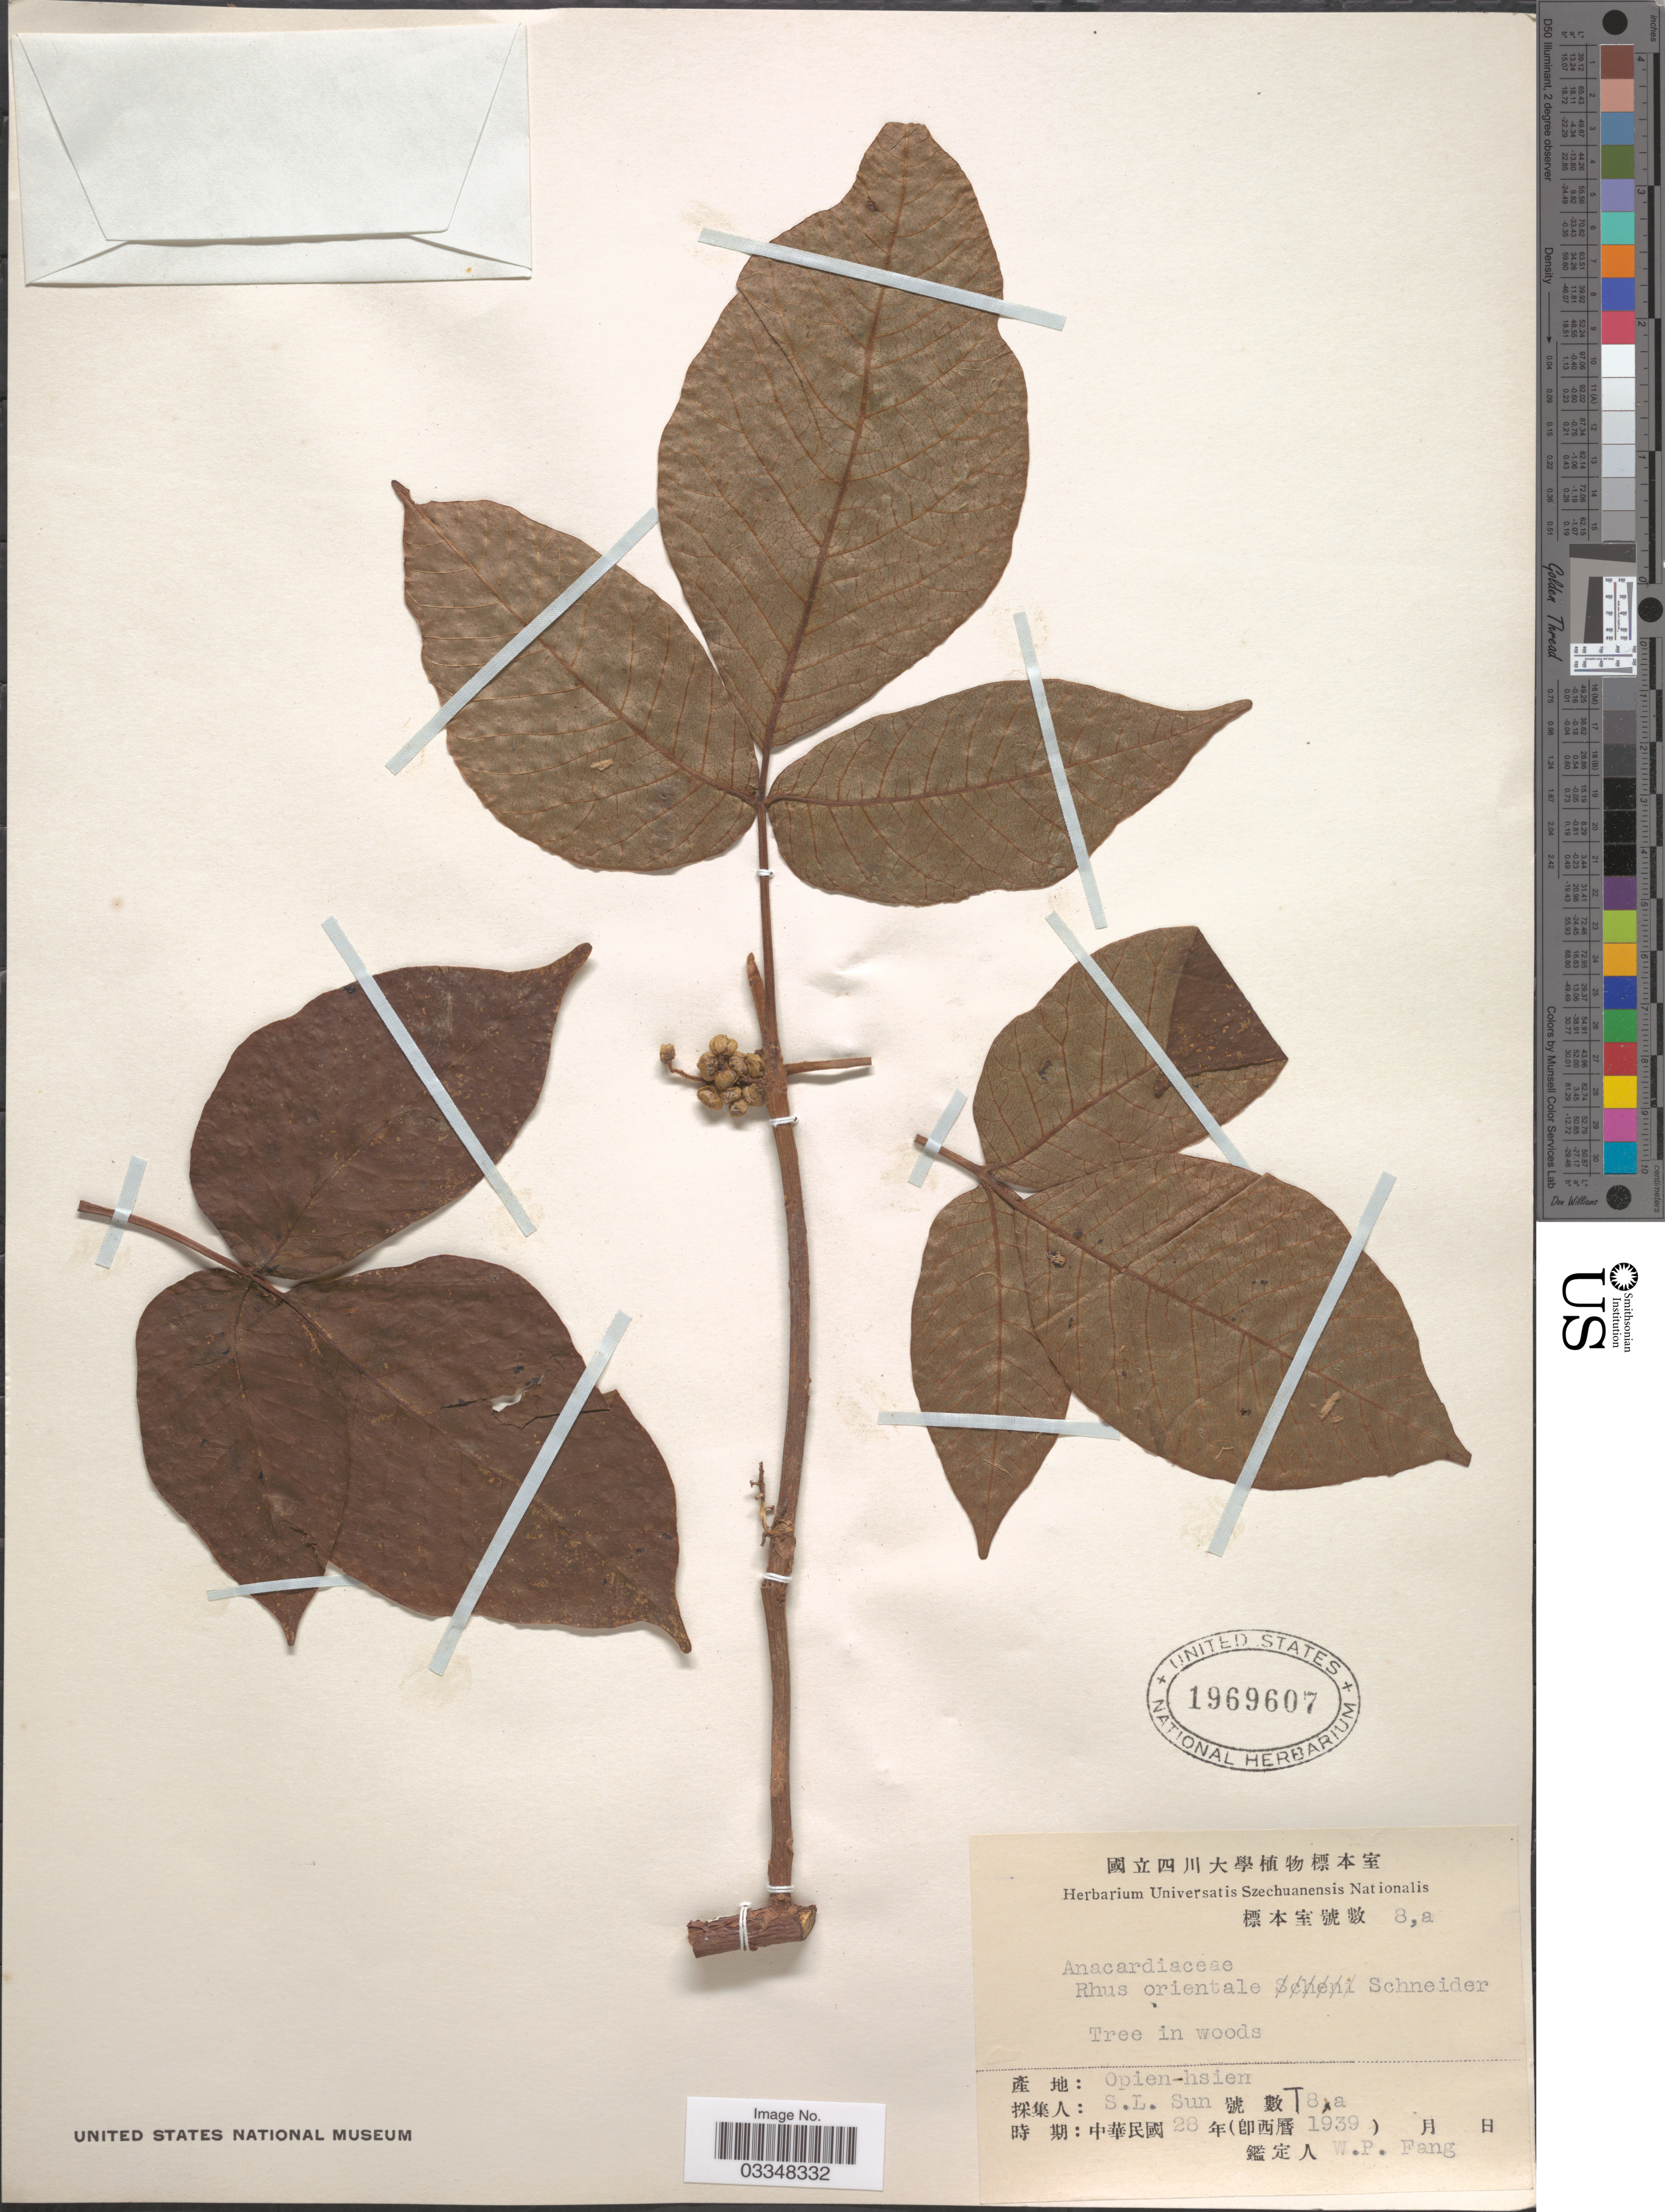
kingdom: Plantae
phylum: Tracheophyta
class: Magnoliopsida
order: Sapindales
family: Anacardiaceae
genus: Toxicodendron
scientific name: Toxicodendron orientale subsp. hispidum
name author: (Engl.) Yonek.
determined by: Mitchell, John D.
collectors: S. L. Sun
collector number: T8.a?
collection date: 1939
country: China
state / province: Sichuan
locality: Opien-hsien.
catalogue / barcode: US 1969607